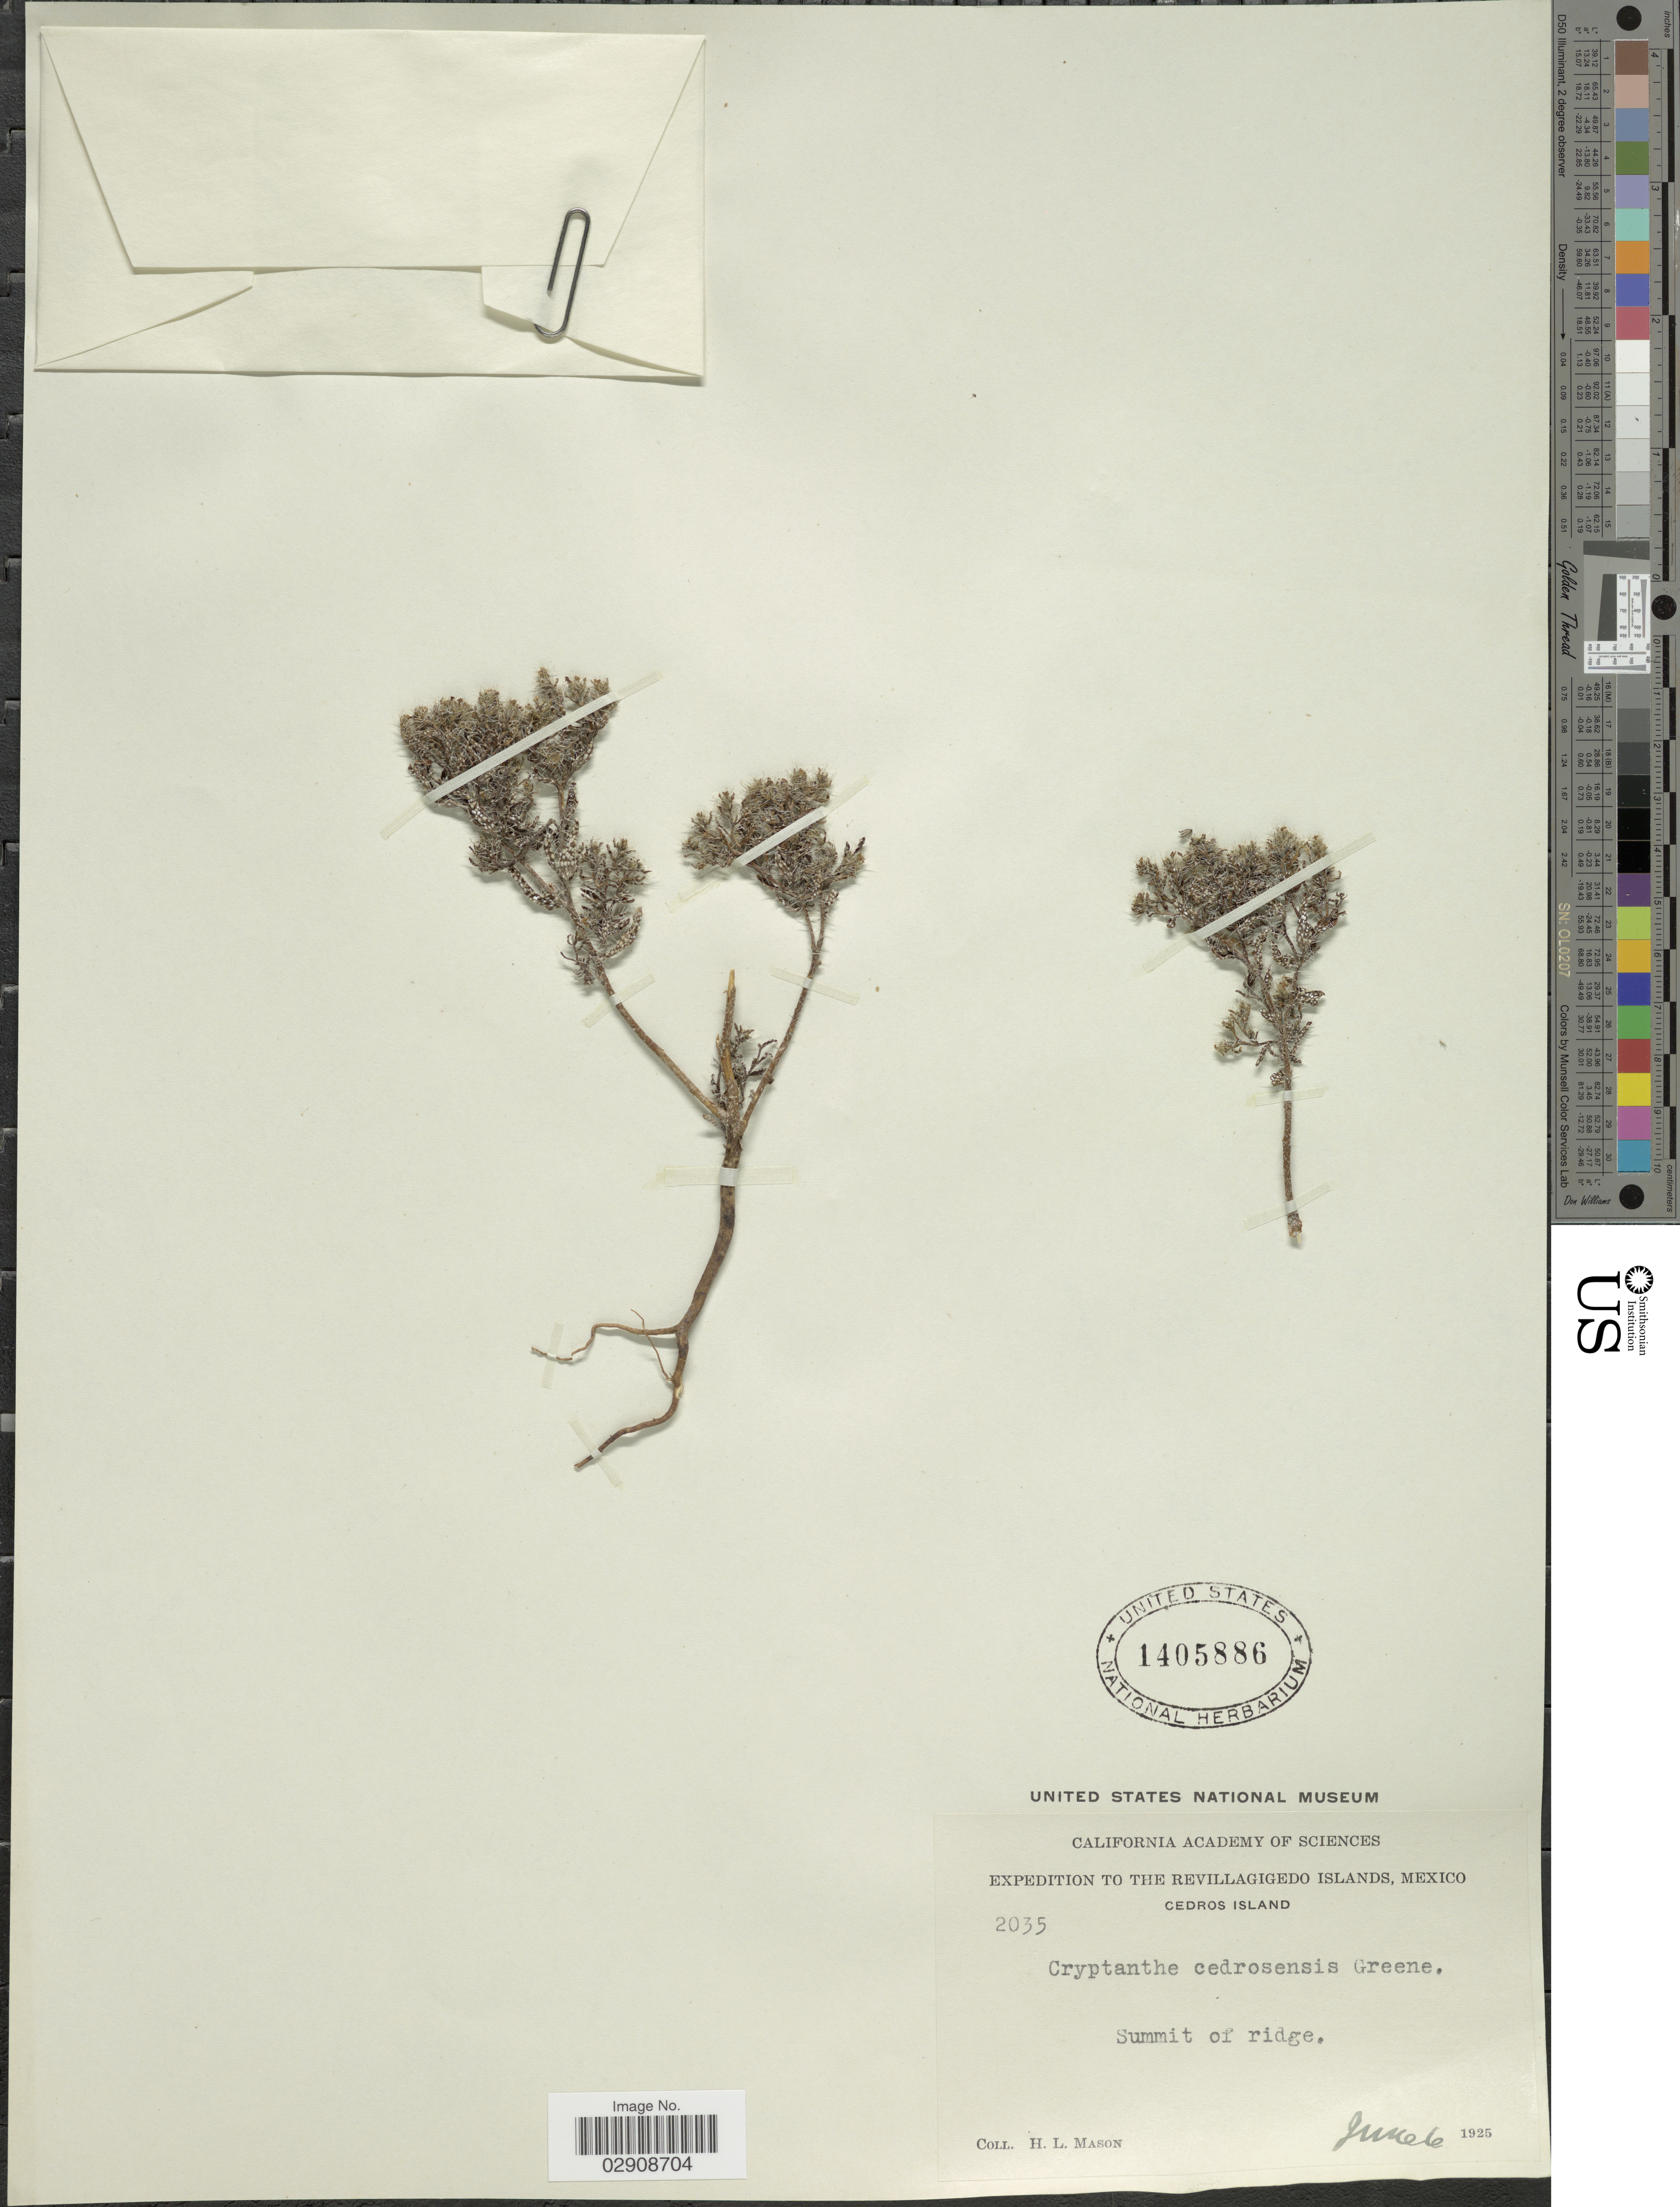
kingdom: Plantae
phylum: Tracheophyta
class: Magnoliopsida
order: Boraginales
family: Boraginaceae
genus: Cryptantha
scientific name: Cryptantha cedrosensis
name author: S.W. Greene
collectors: H. L. Mason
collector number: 2035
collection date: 1925-06-06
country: Mexico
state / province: Colima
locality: The Revillagigedo Islands. Cedros Island. Summit of ridge.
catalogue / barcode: US 1405886